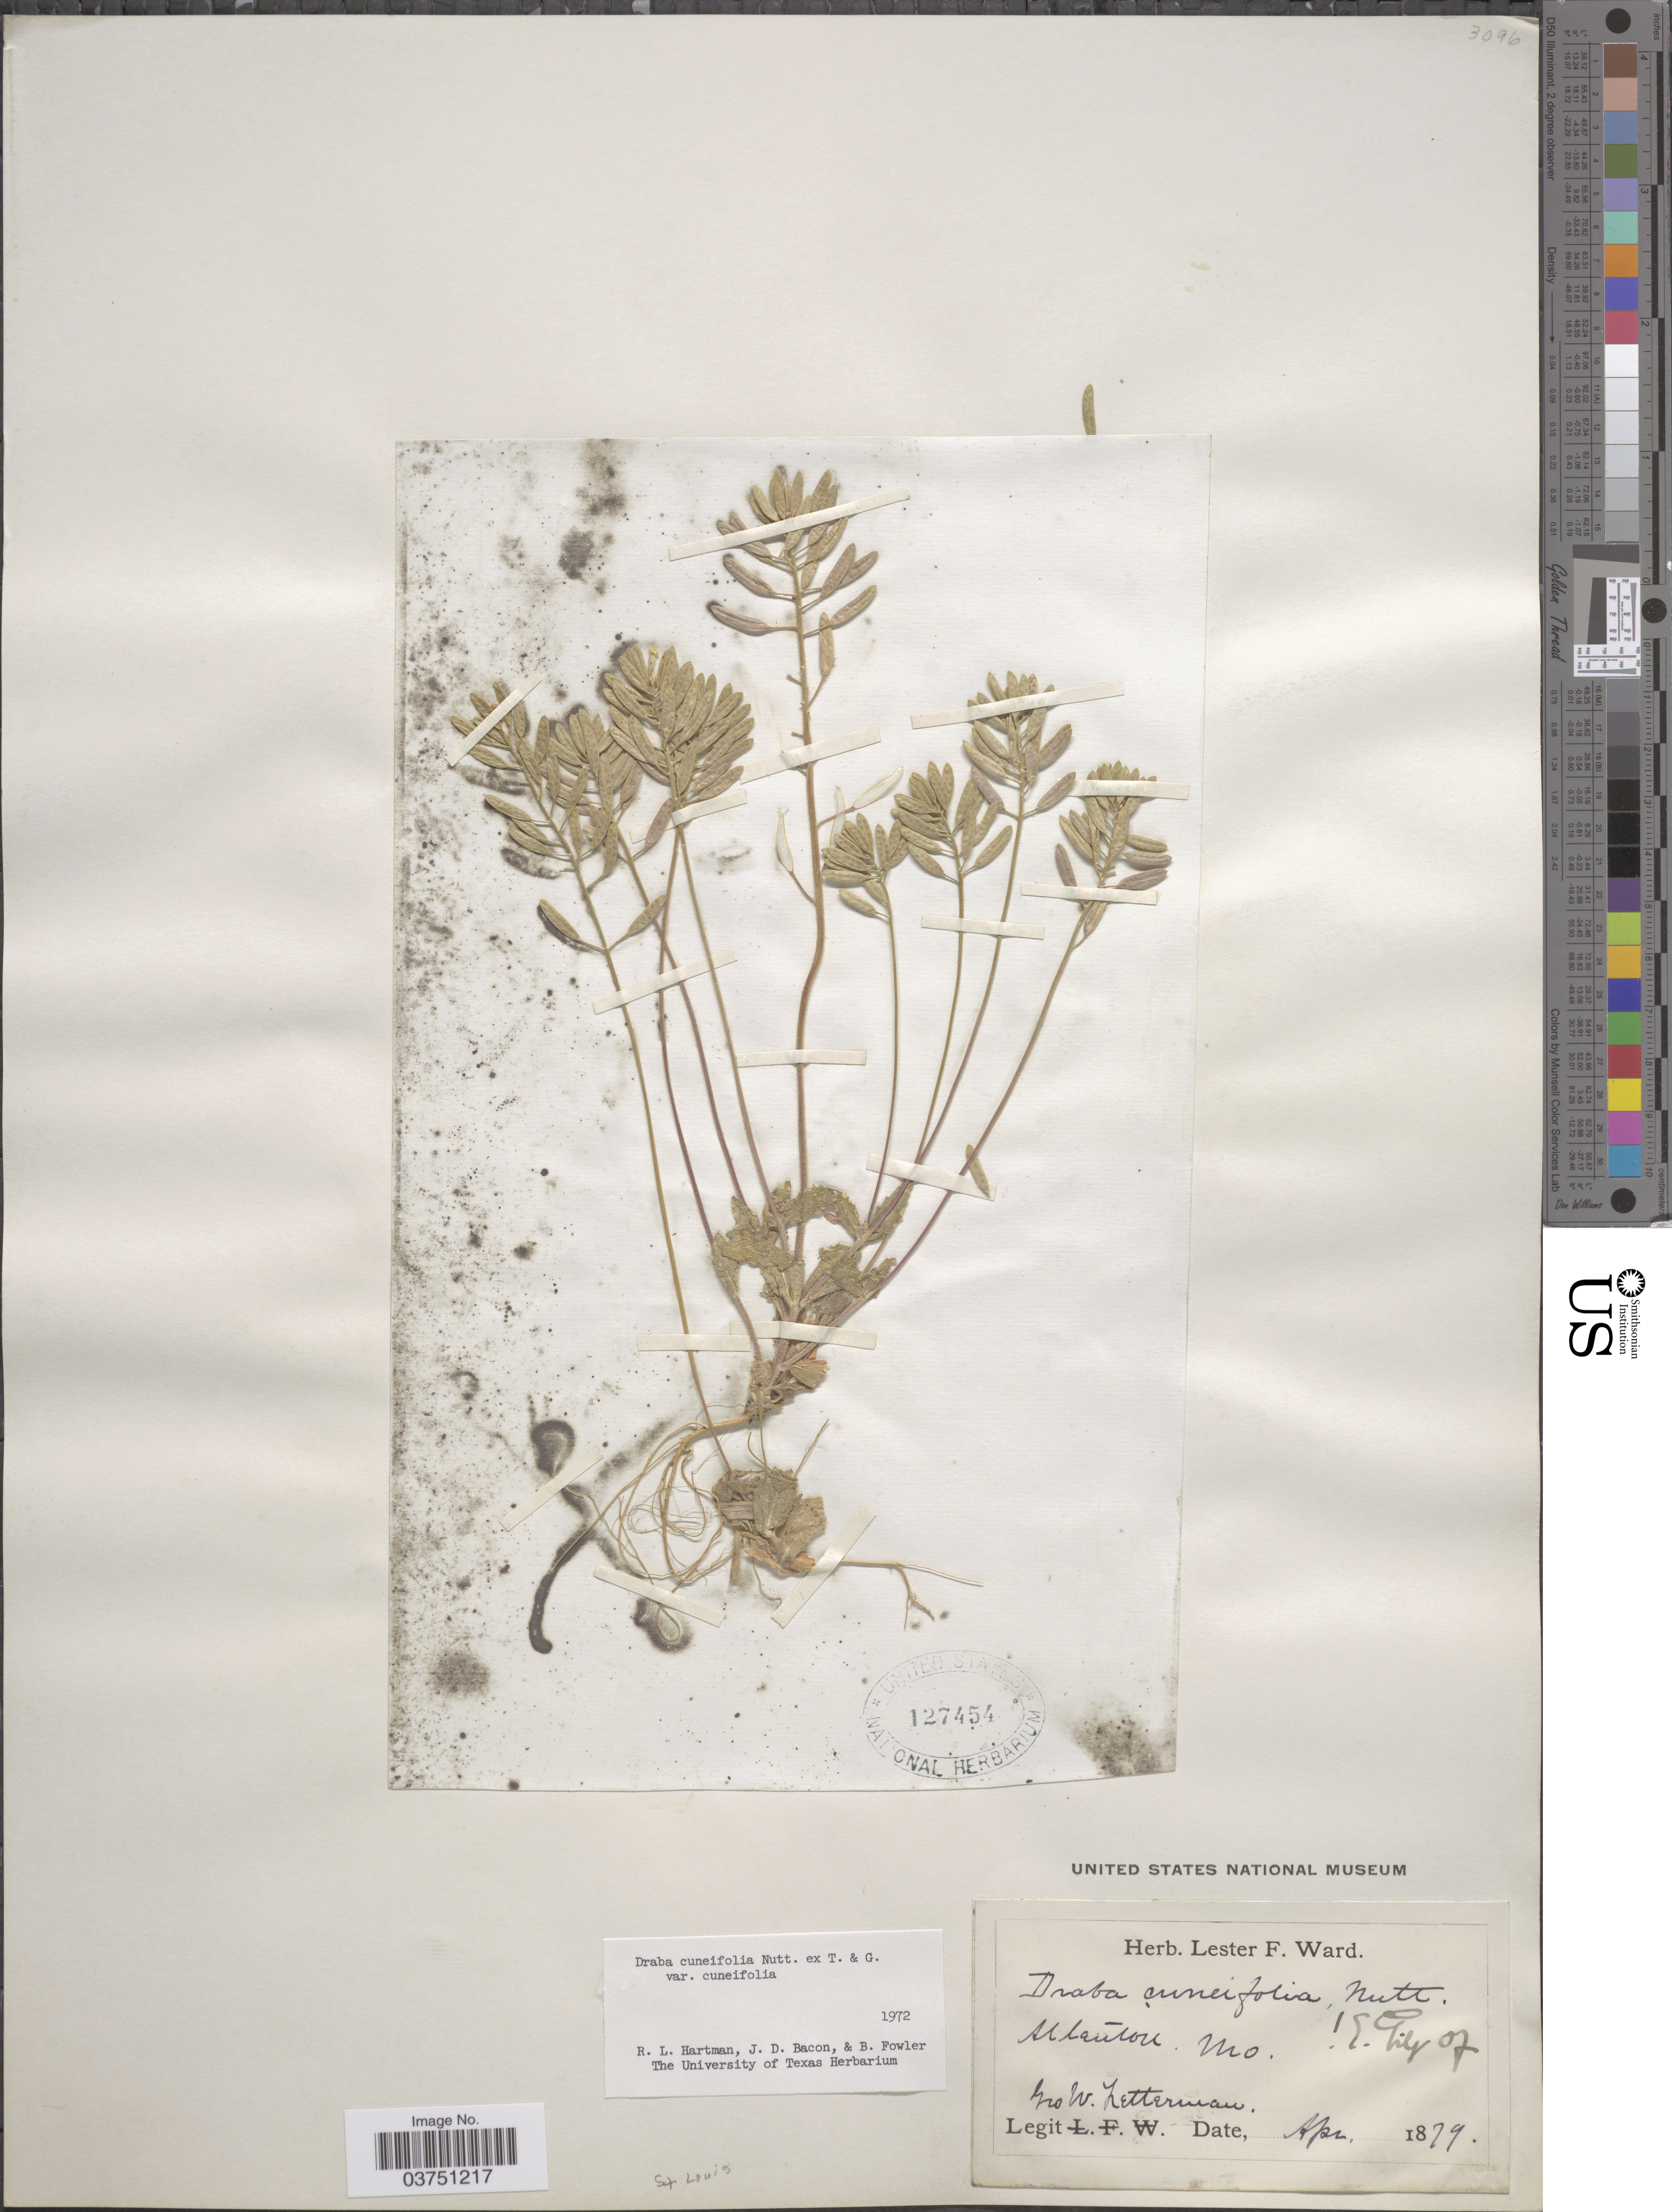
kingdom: Plantae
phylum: Tracheophyta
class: Magnoliopsida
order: Brassicales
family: Brassicaceae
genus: Draba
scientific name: Draba cuneifolia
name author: Nutt.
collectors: G. W. Letterman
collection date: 1879-04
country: United States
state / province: Missouri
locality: Allenton. St. Louis.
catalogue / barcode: US 127454